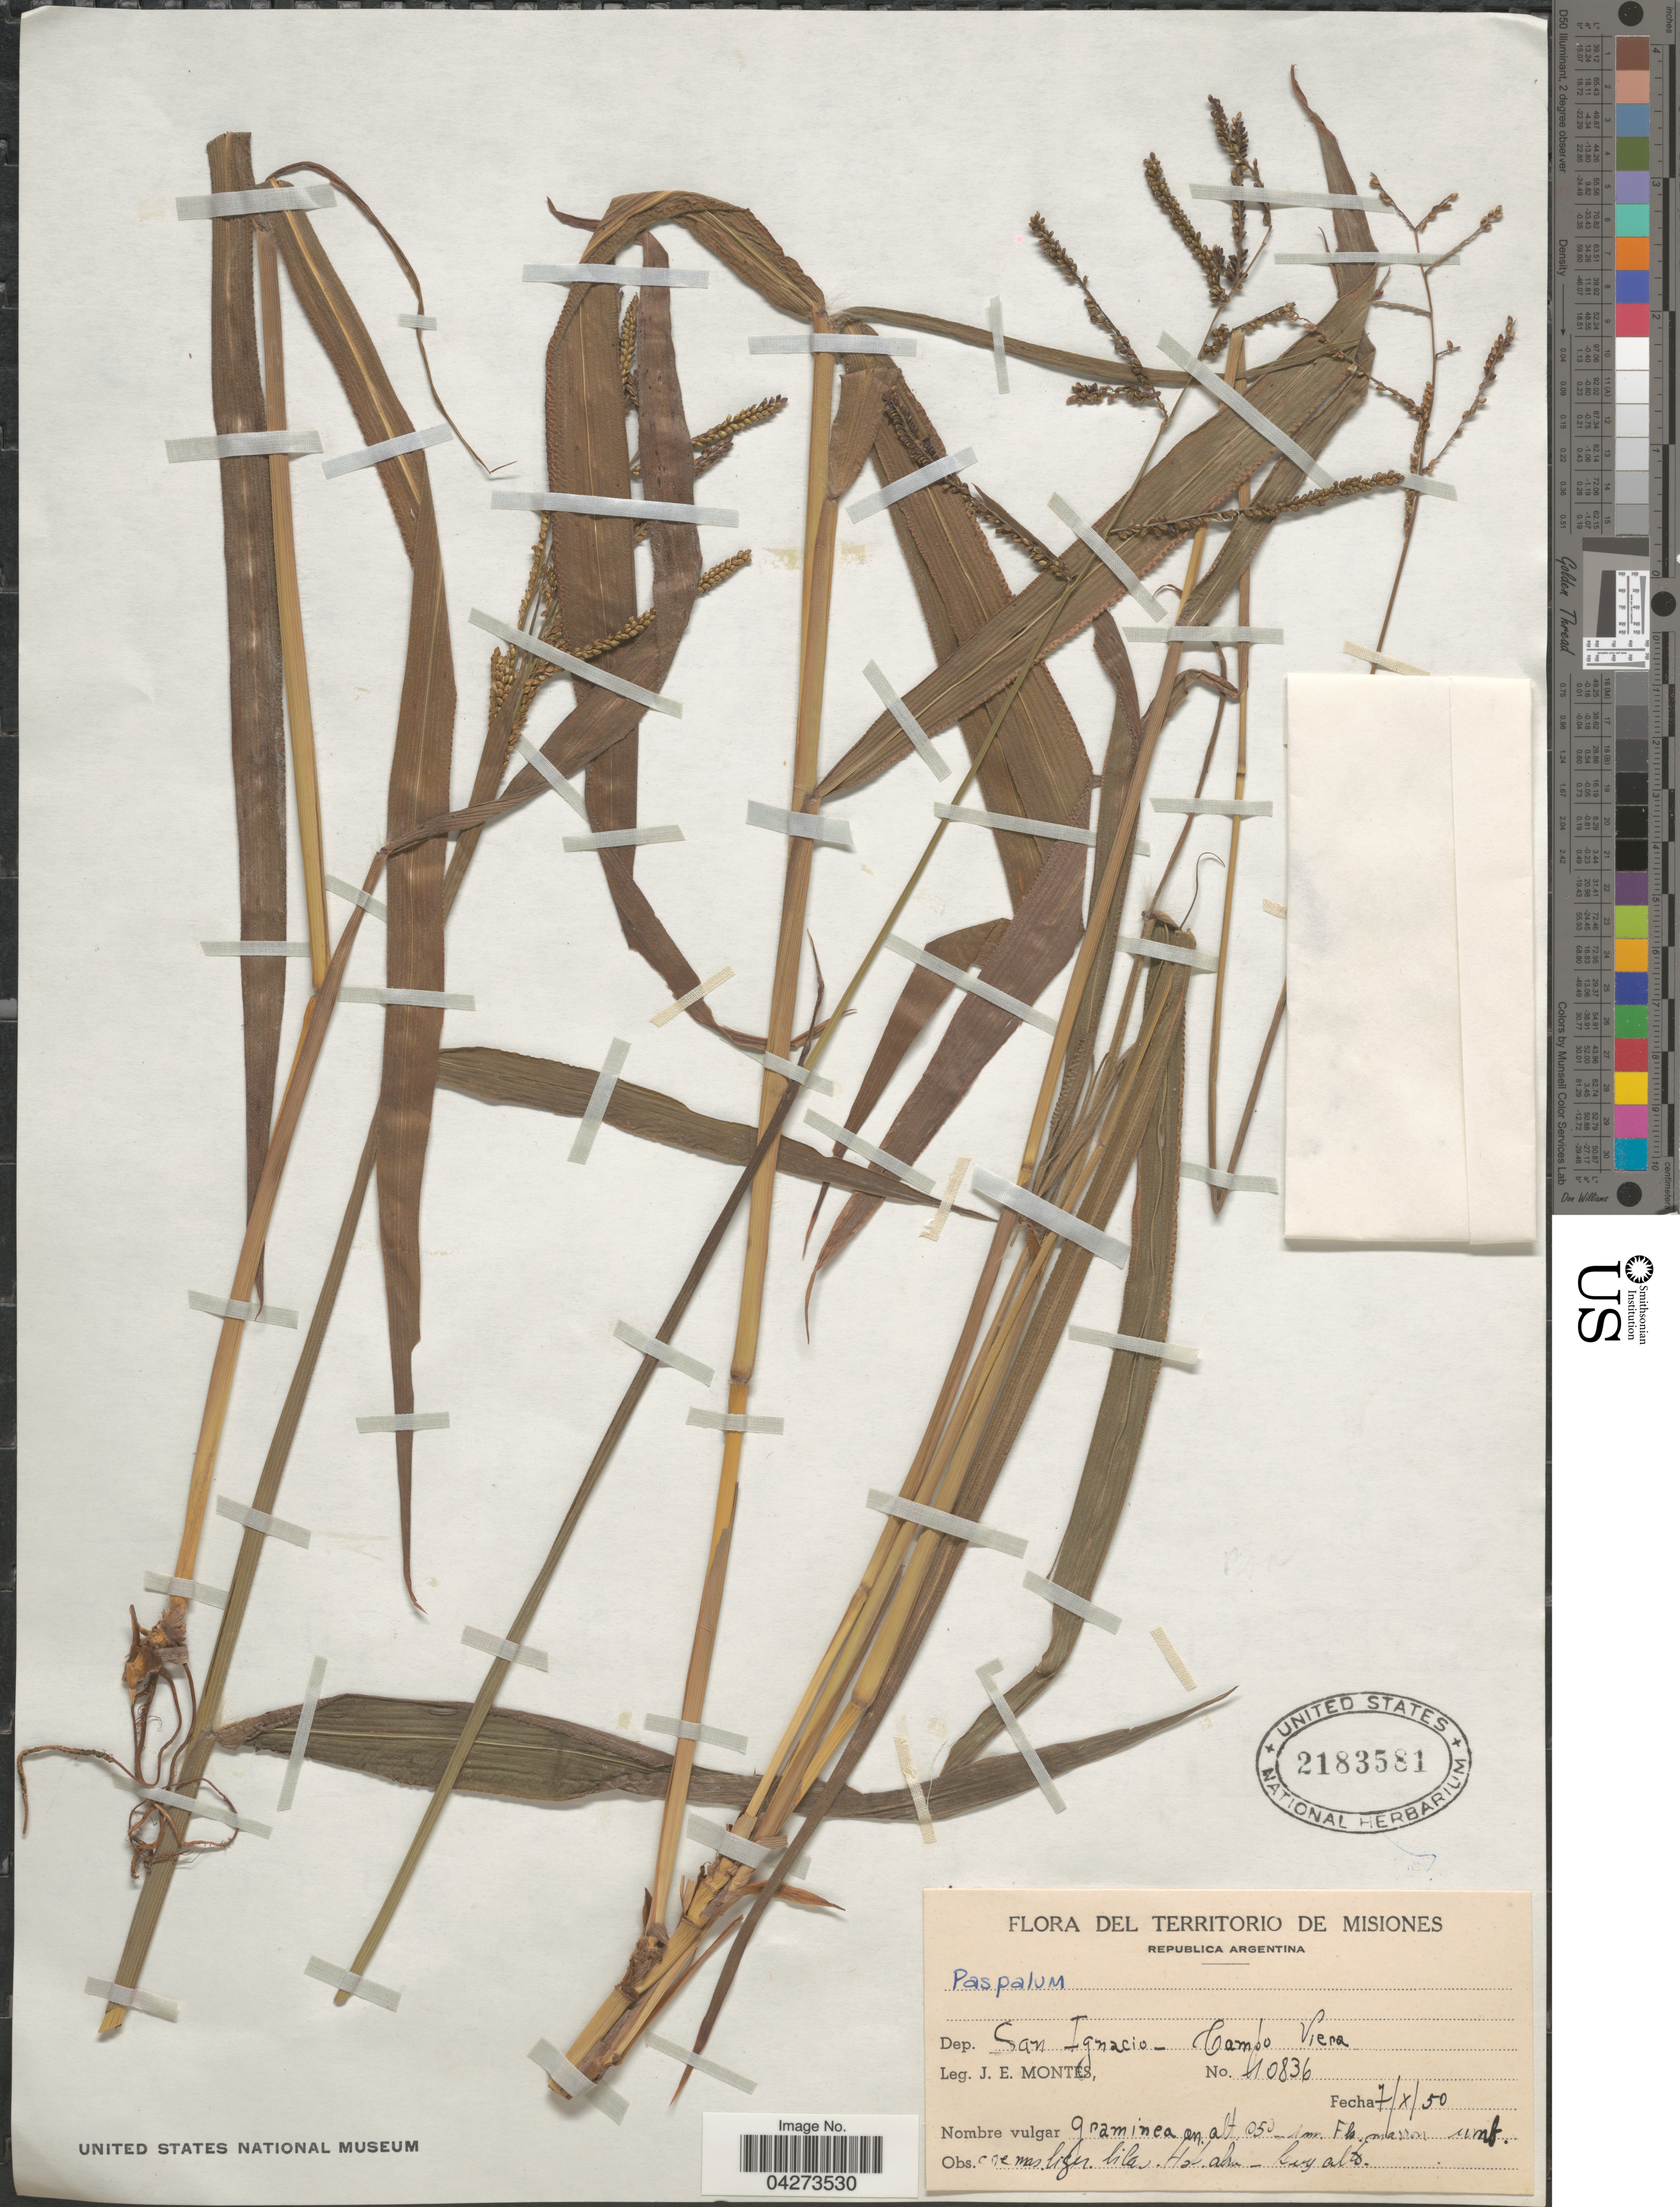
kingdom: Plantae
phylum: Tracheophyta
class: Liliopsida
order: Poales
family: Poaceae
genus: Paspalum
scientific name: Paspalum paniculatum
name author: L.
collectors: J. E. Montes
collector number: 10836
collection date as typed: Transcribed d/m/y: 7/10/50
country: Argentina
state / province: Misiones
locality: Territorio de Misiones. Dep San Ignacio - Campo Viera.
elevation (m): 0.5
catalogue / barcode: US 2183581